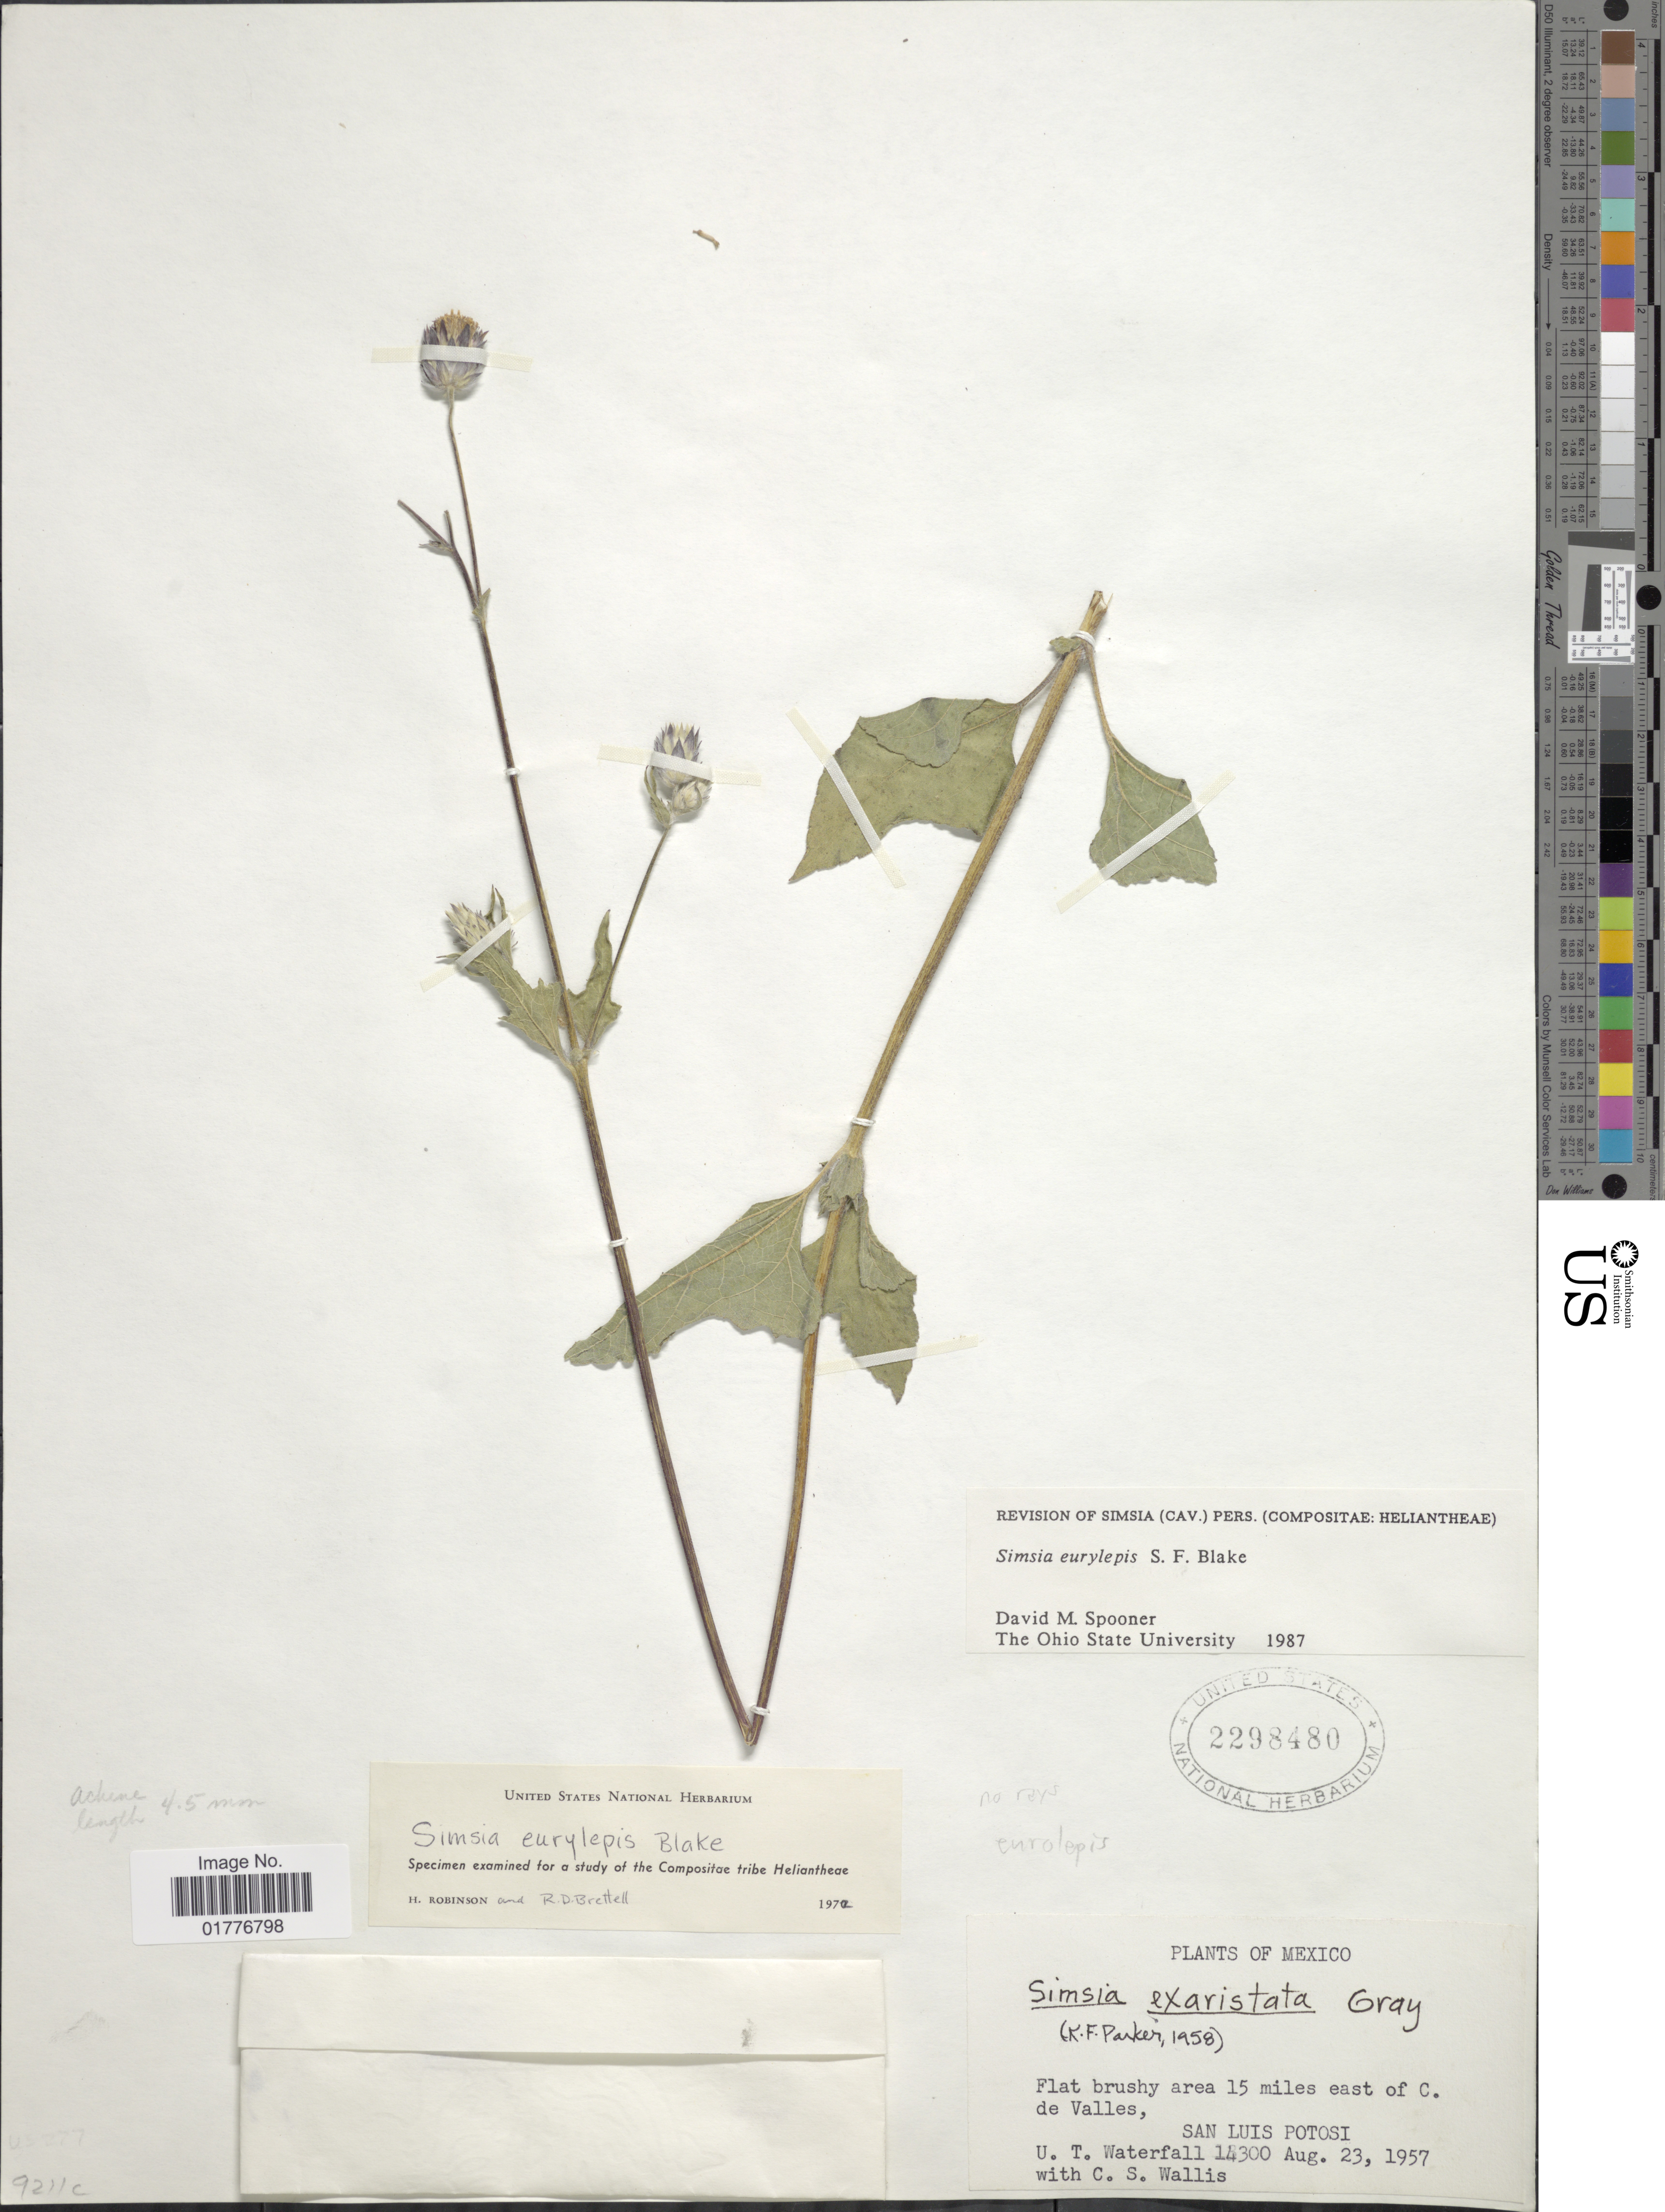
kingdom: Plantae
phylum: Tracheophyta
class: Magnoliopsida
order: Asterales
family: Asteraceae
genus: Simsia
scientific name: Simsia eurylepis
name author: S.F. Blake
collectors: U. T. Waterfall & C. S. Wallis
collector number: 14300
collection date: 1957-08-23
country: Mexico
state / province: San Luis Potosí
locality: Flat brushy area 15 miles east of C. de Valles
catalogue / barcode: US 2298480